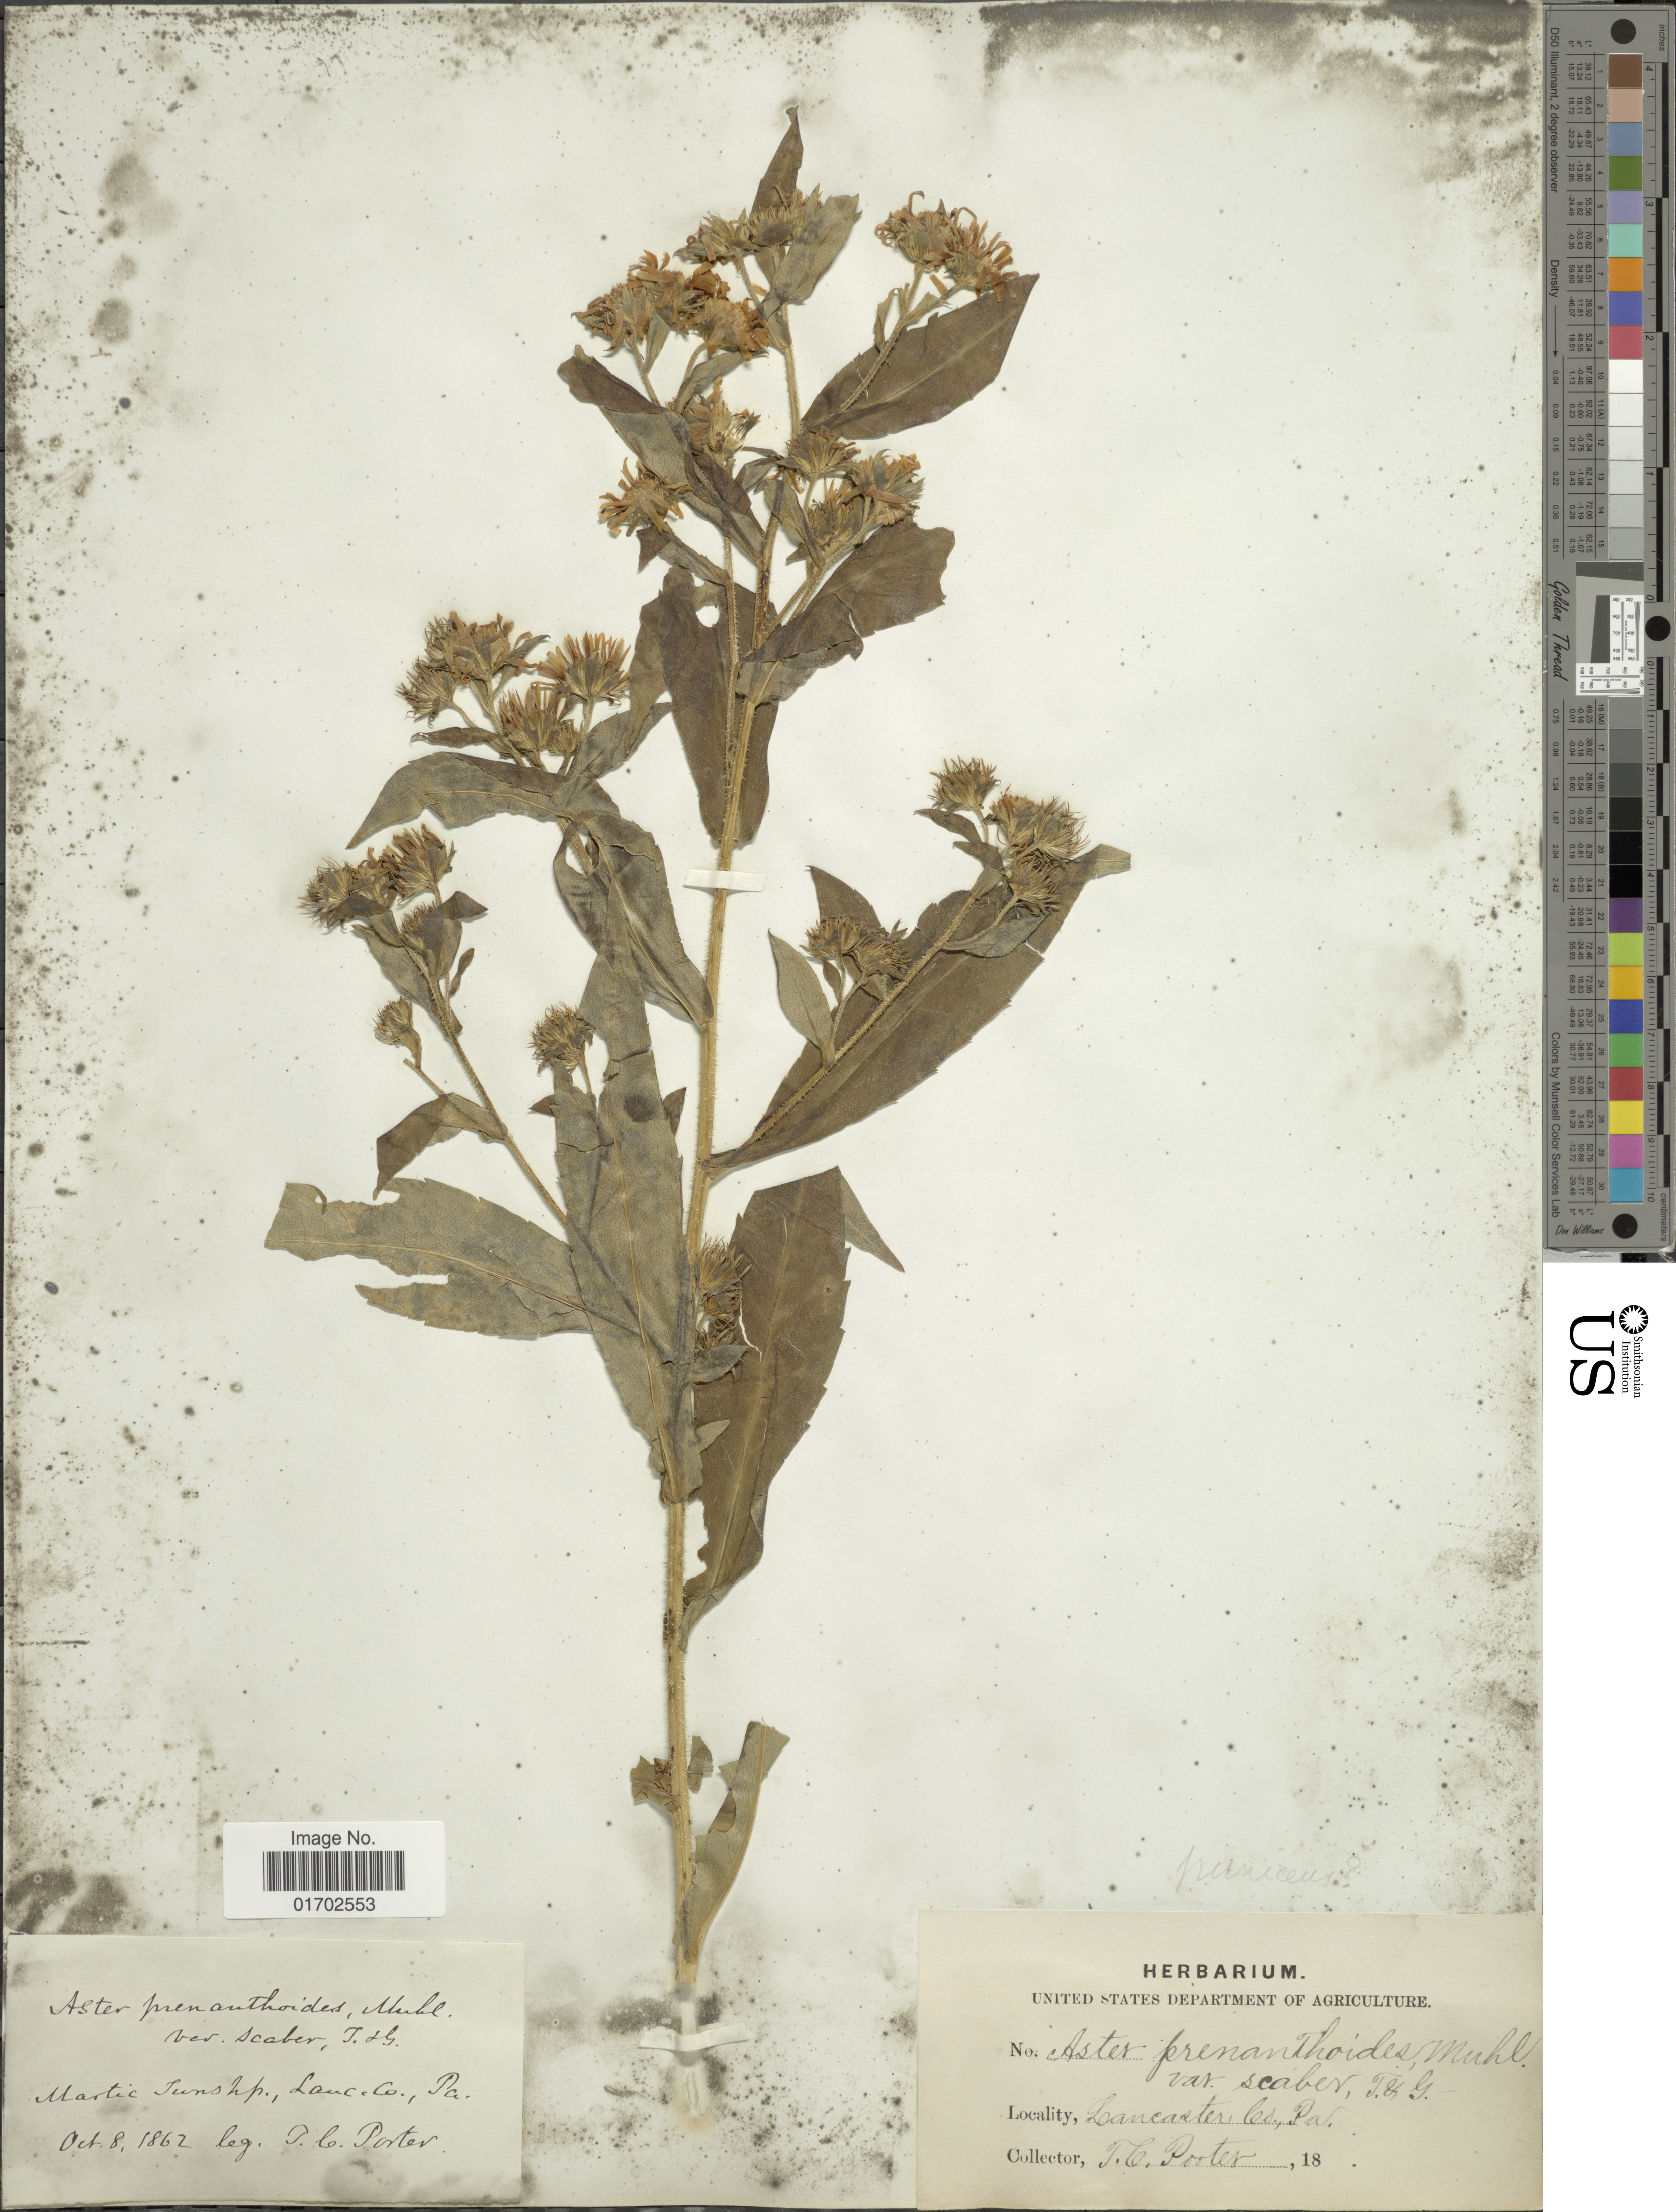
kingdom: Plantae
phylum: Tracheophyta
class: Magnoliopsida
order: Asterales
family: Asteraceae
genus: Symphyotrichum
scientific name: Symphyotrichum prenanthoides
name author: (Muhl. ex Willd.) G.L. Nesom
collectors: T. C. Porter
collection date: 1862-10-08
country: United States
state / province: Pennsylvania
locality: Martic Tunshp., Lancaster Co